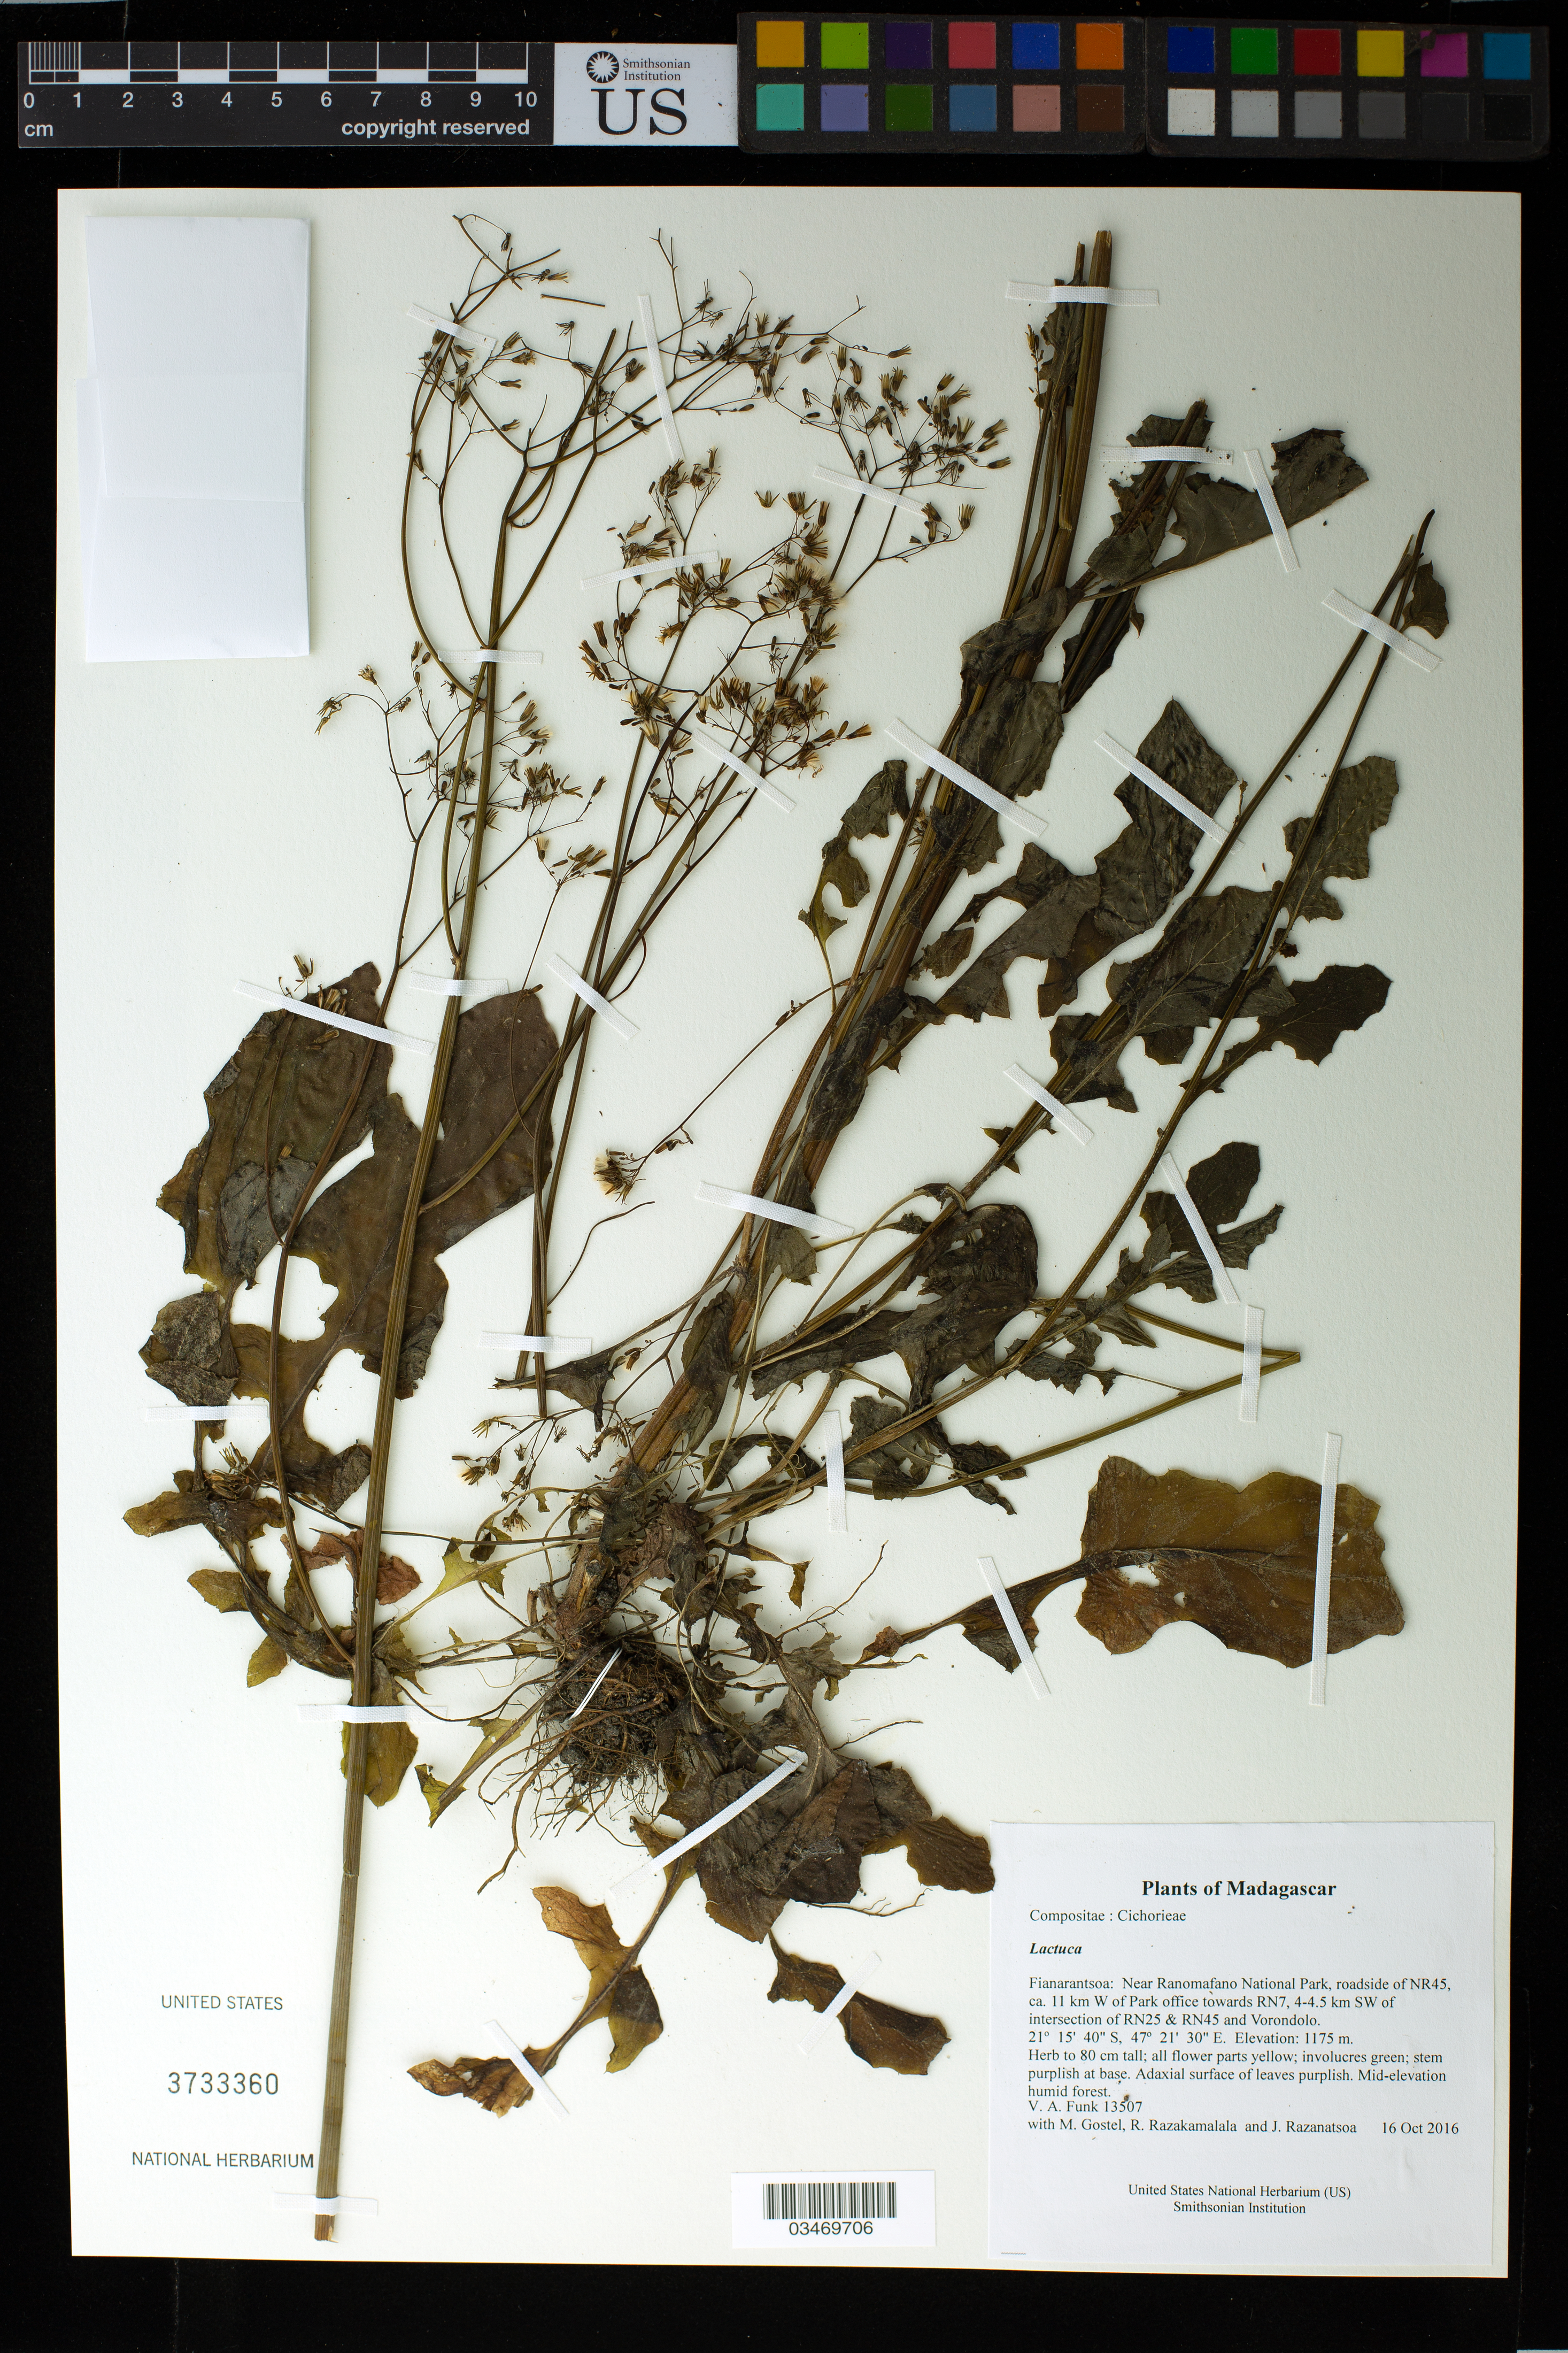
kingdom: Plantae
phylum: Tracheophyta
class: Magnoliopsida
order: Asterales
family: Asteraceae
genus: Lactuca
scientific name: Lactuca sp.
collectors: M. R. Gostel, R. Razakamalala & J. Razanatsoa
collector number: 13507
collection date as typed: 16 Oct 2016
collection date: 2016-10-16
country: Madagascar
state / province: Haute Matsiatra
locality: Near Ranomafano National Park, roadside of NR45, ca. 11 km W of Park office towards RN7, 4-4.5 km SW of intersection of RN25 & RN45 and Vorondolo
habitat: Mid-elevation humid forest.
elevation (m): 1175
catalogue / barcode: US 3733360